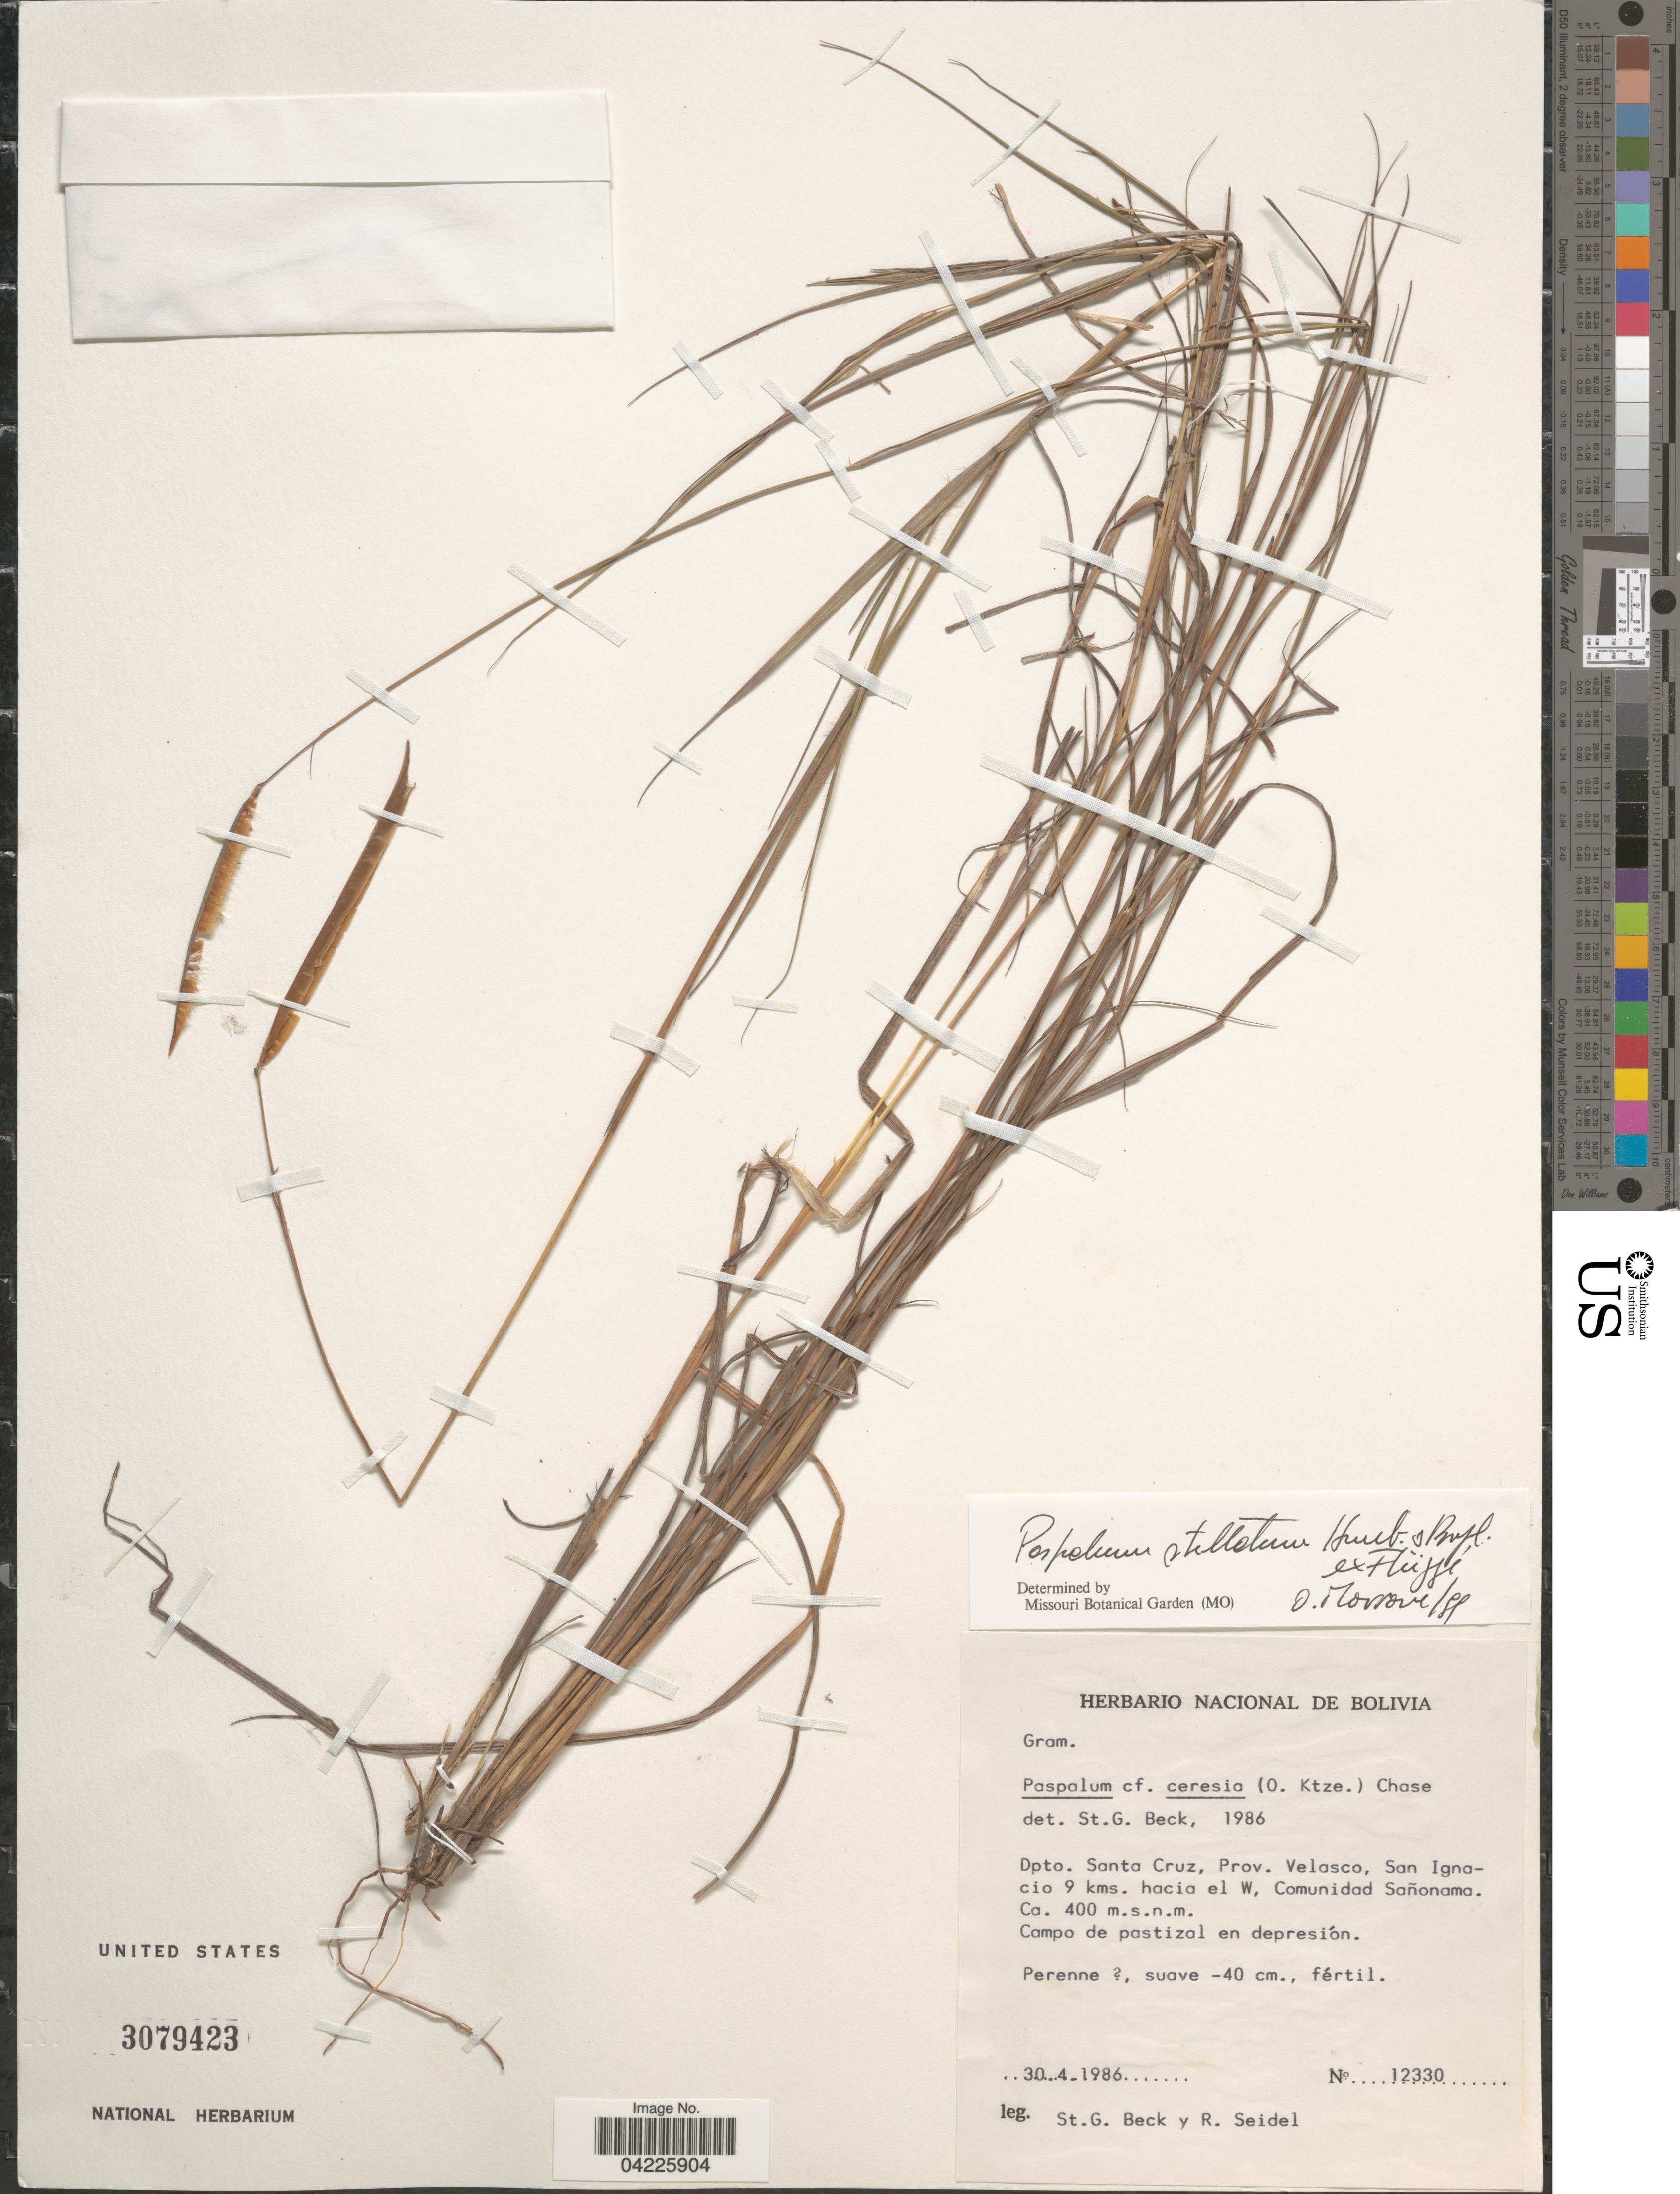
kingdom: Plantae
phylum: Tracheophyta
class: Liliopsida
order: Poales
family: Poaceae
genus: Paspalum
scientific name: Paspalum stellatum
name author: Humb. & Bonpl. ex Flüggé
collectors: S. G. Beck & R. Seidel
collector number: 12330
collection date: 1986-04-30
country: Bolivia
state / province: Santa Cruz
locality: Dpto. Santa Cruz, Prov. Velasco, San Ignacio 9 kms. hacia el W, Comunidad Sañonama.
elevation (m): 400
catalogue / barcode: US 3079423